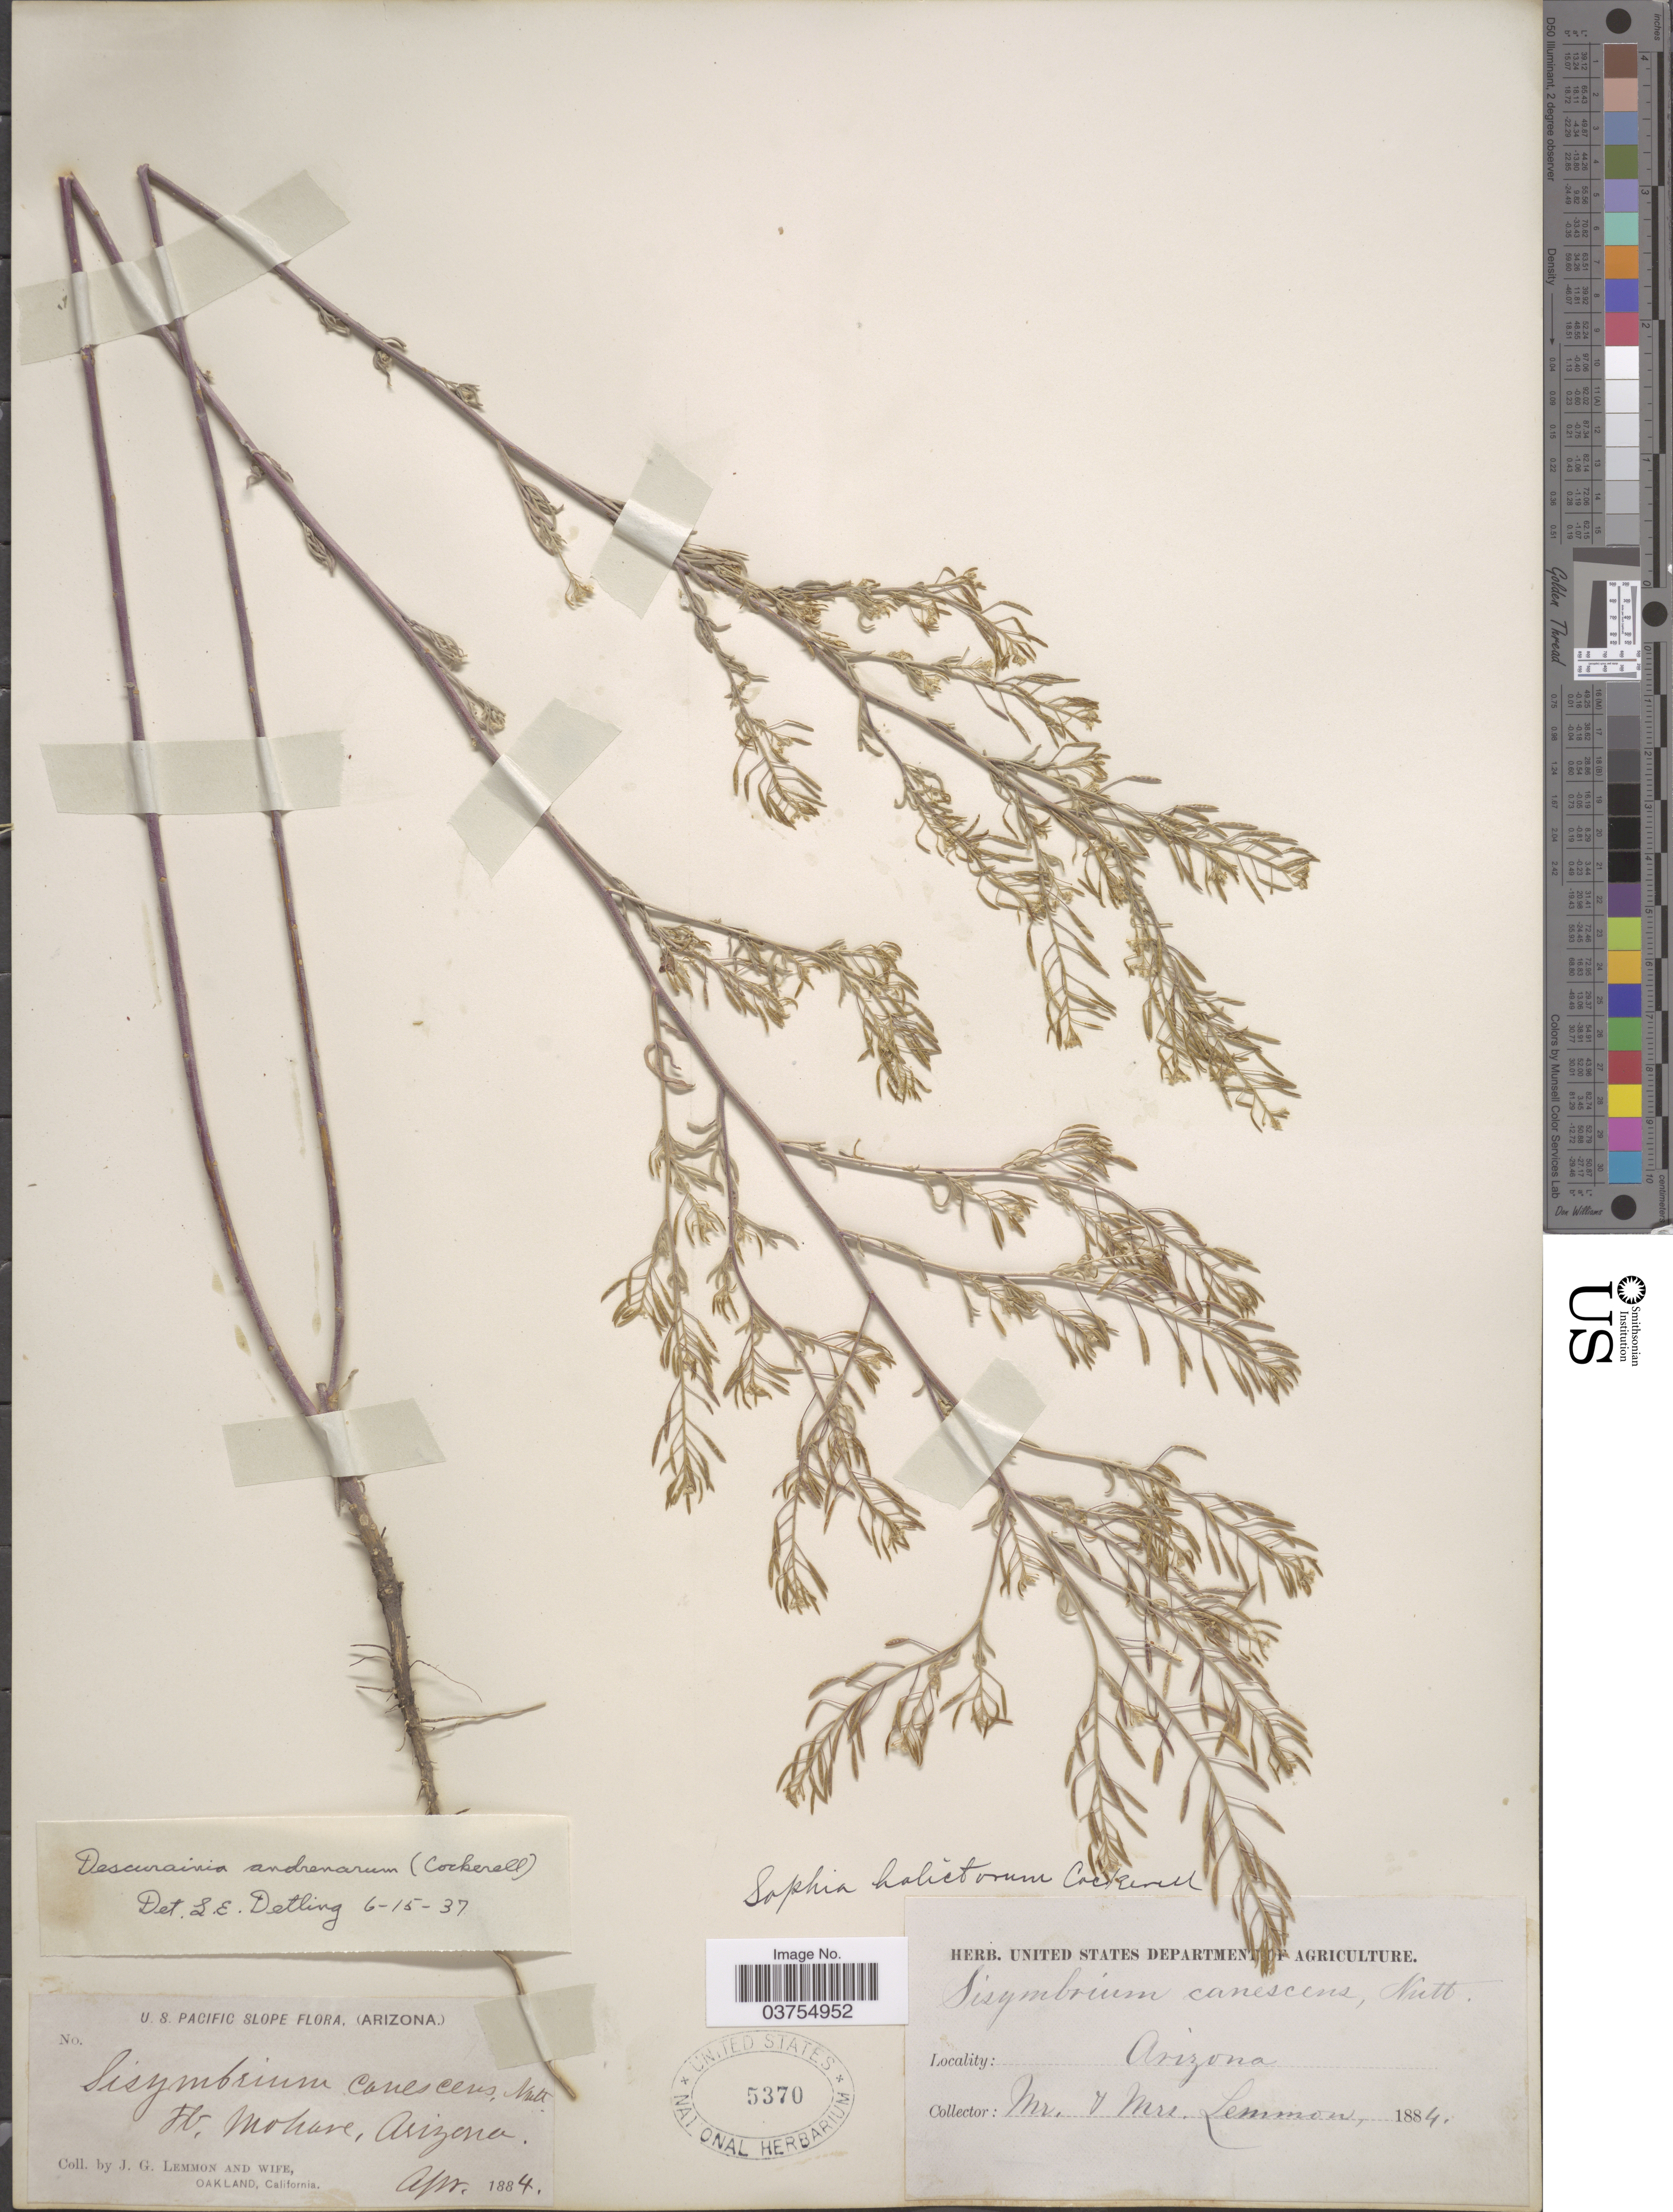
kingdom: Plantae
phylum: Tracheophyta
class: Magnoliopsida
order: Brassicales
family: Brassicaceae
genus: Descurainia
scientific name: Descurainia pinnata subsp. halictorum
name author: (Cockerell) Detling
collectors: J. Lemmon & Mrs. J. G. Lemmon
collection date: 1884-04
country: United States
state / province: Arizona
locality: U.S. Pacific slope. Ft. Mohave.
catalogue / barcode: US 5370